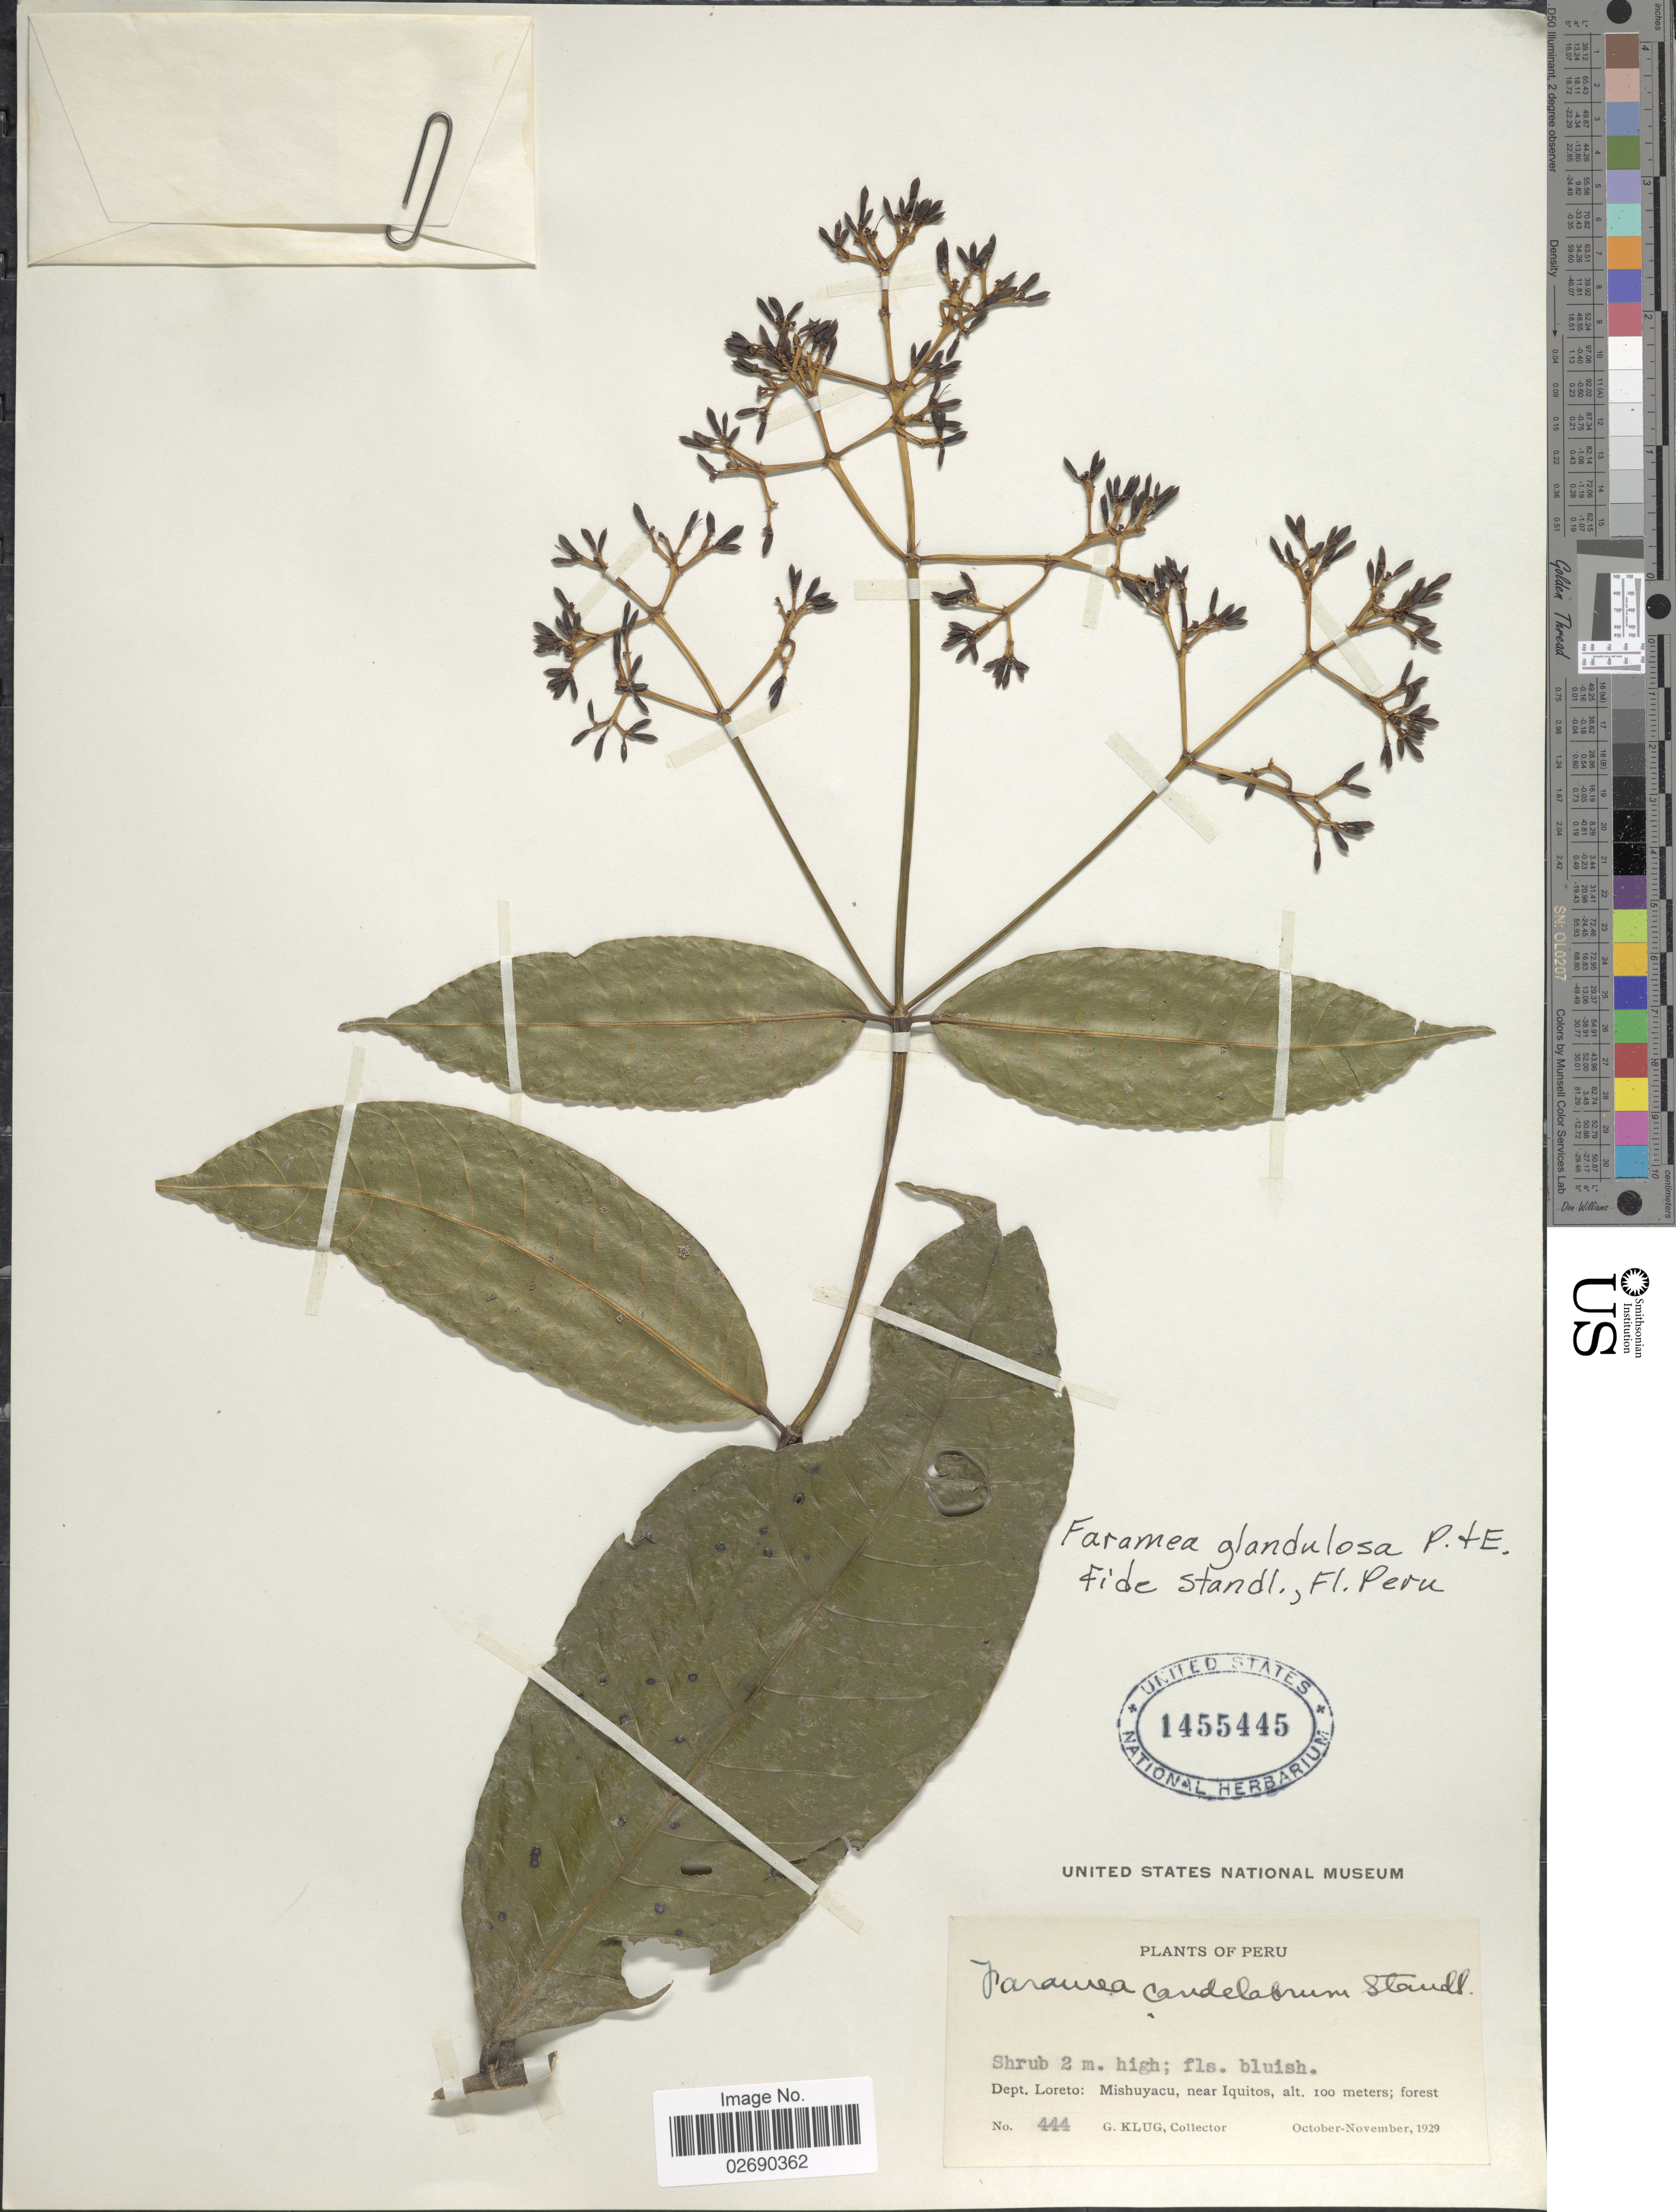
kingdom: Plantae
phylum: Tracheophyta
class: Magnoliopsida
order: Gentianales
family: Rubiaceae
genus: Faramea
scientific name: Faramea glandulosa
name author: Poepp.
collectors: G. Klug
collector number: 444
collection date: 1929-10/1929-11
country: Peru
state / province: Loreto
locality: Dept. Loreto: Mishuyacu, near Iquitos; forest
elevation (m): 100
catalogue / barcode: US 1455445